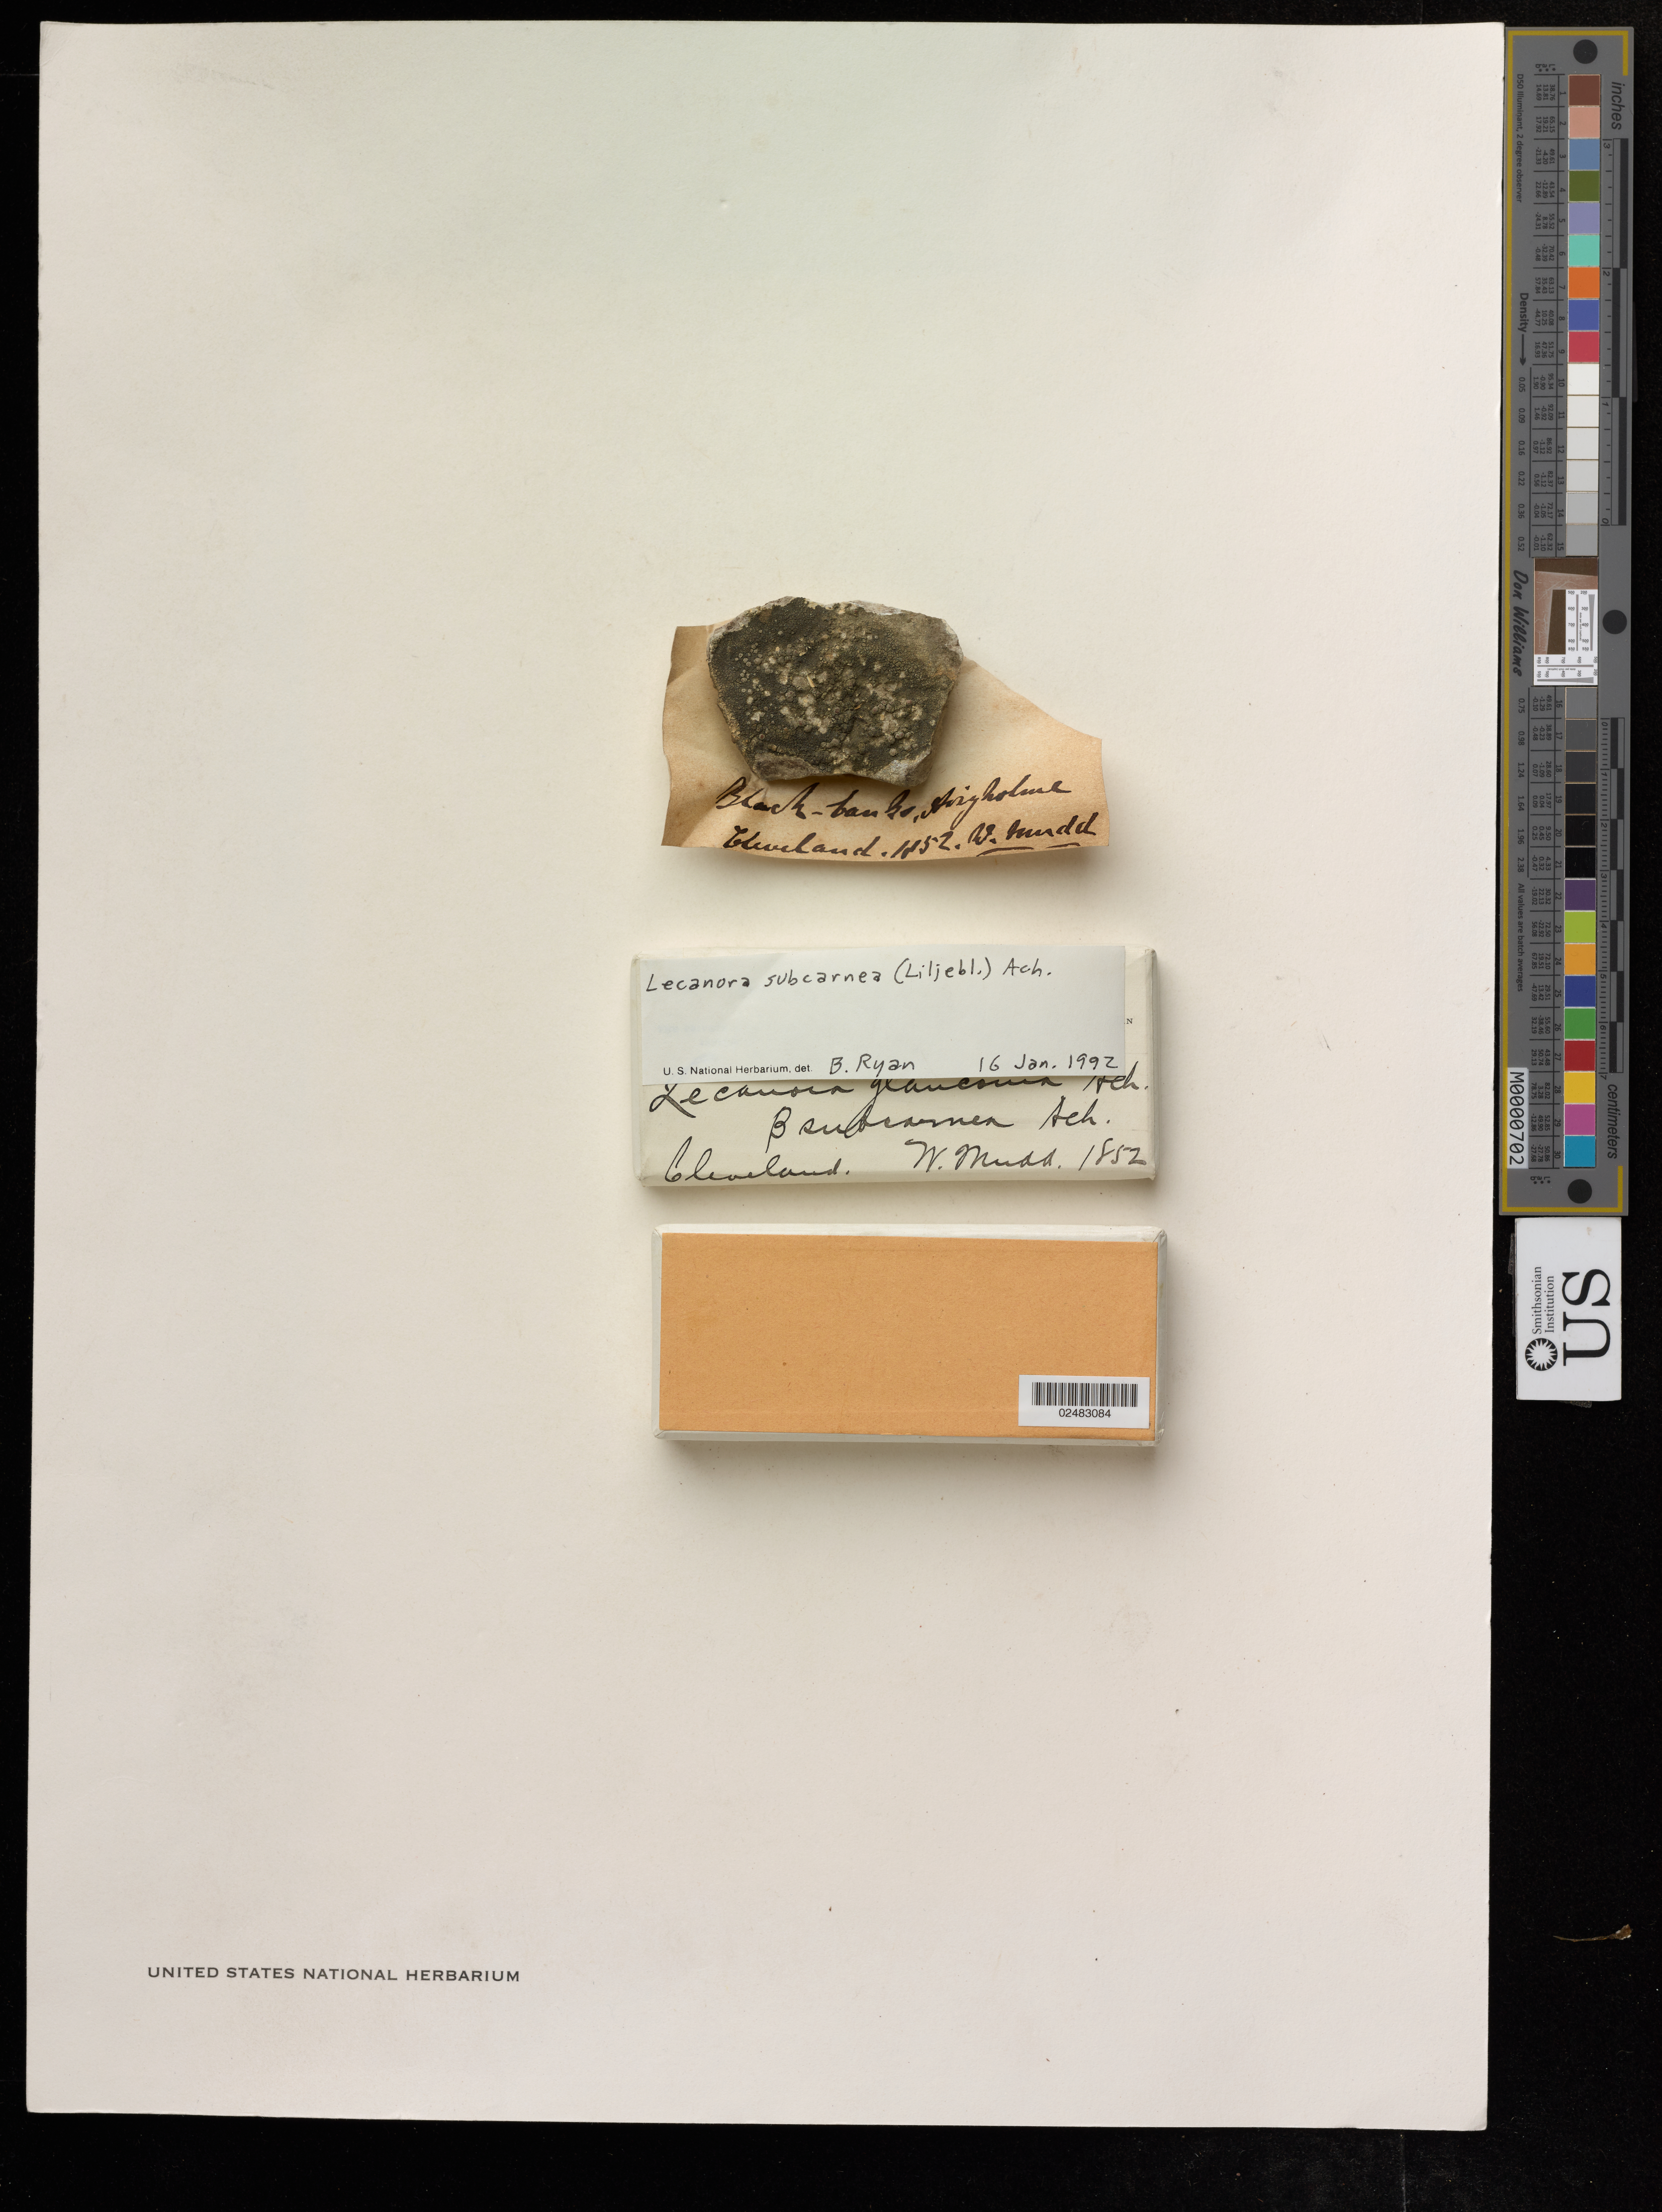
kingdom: Fungi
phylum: Ascomycota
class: Lecanoromycetes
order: Lecanorales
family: Lecanoraceae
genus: Lecanora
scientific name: Lecanora subcarnea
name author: Ach.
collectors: W. Mudd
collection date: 1852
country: United Kingdom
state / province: England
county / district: Redcar and Cleveland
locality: Cleveland